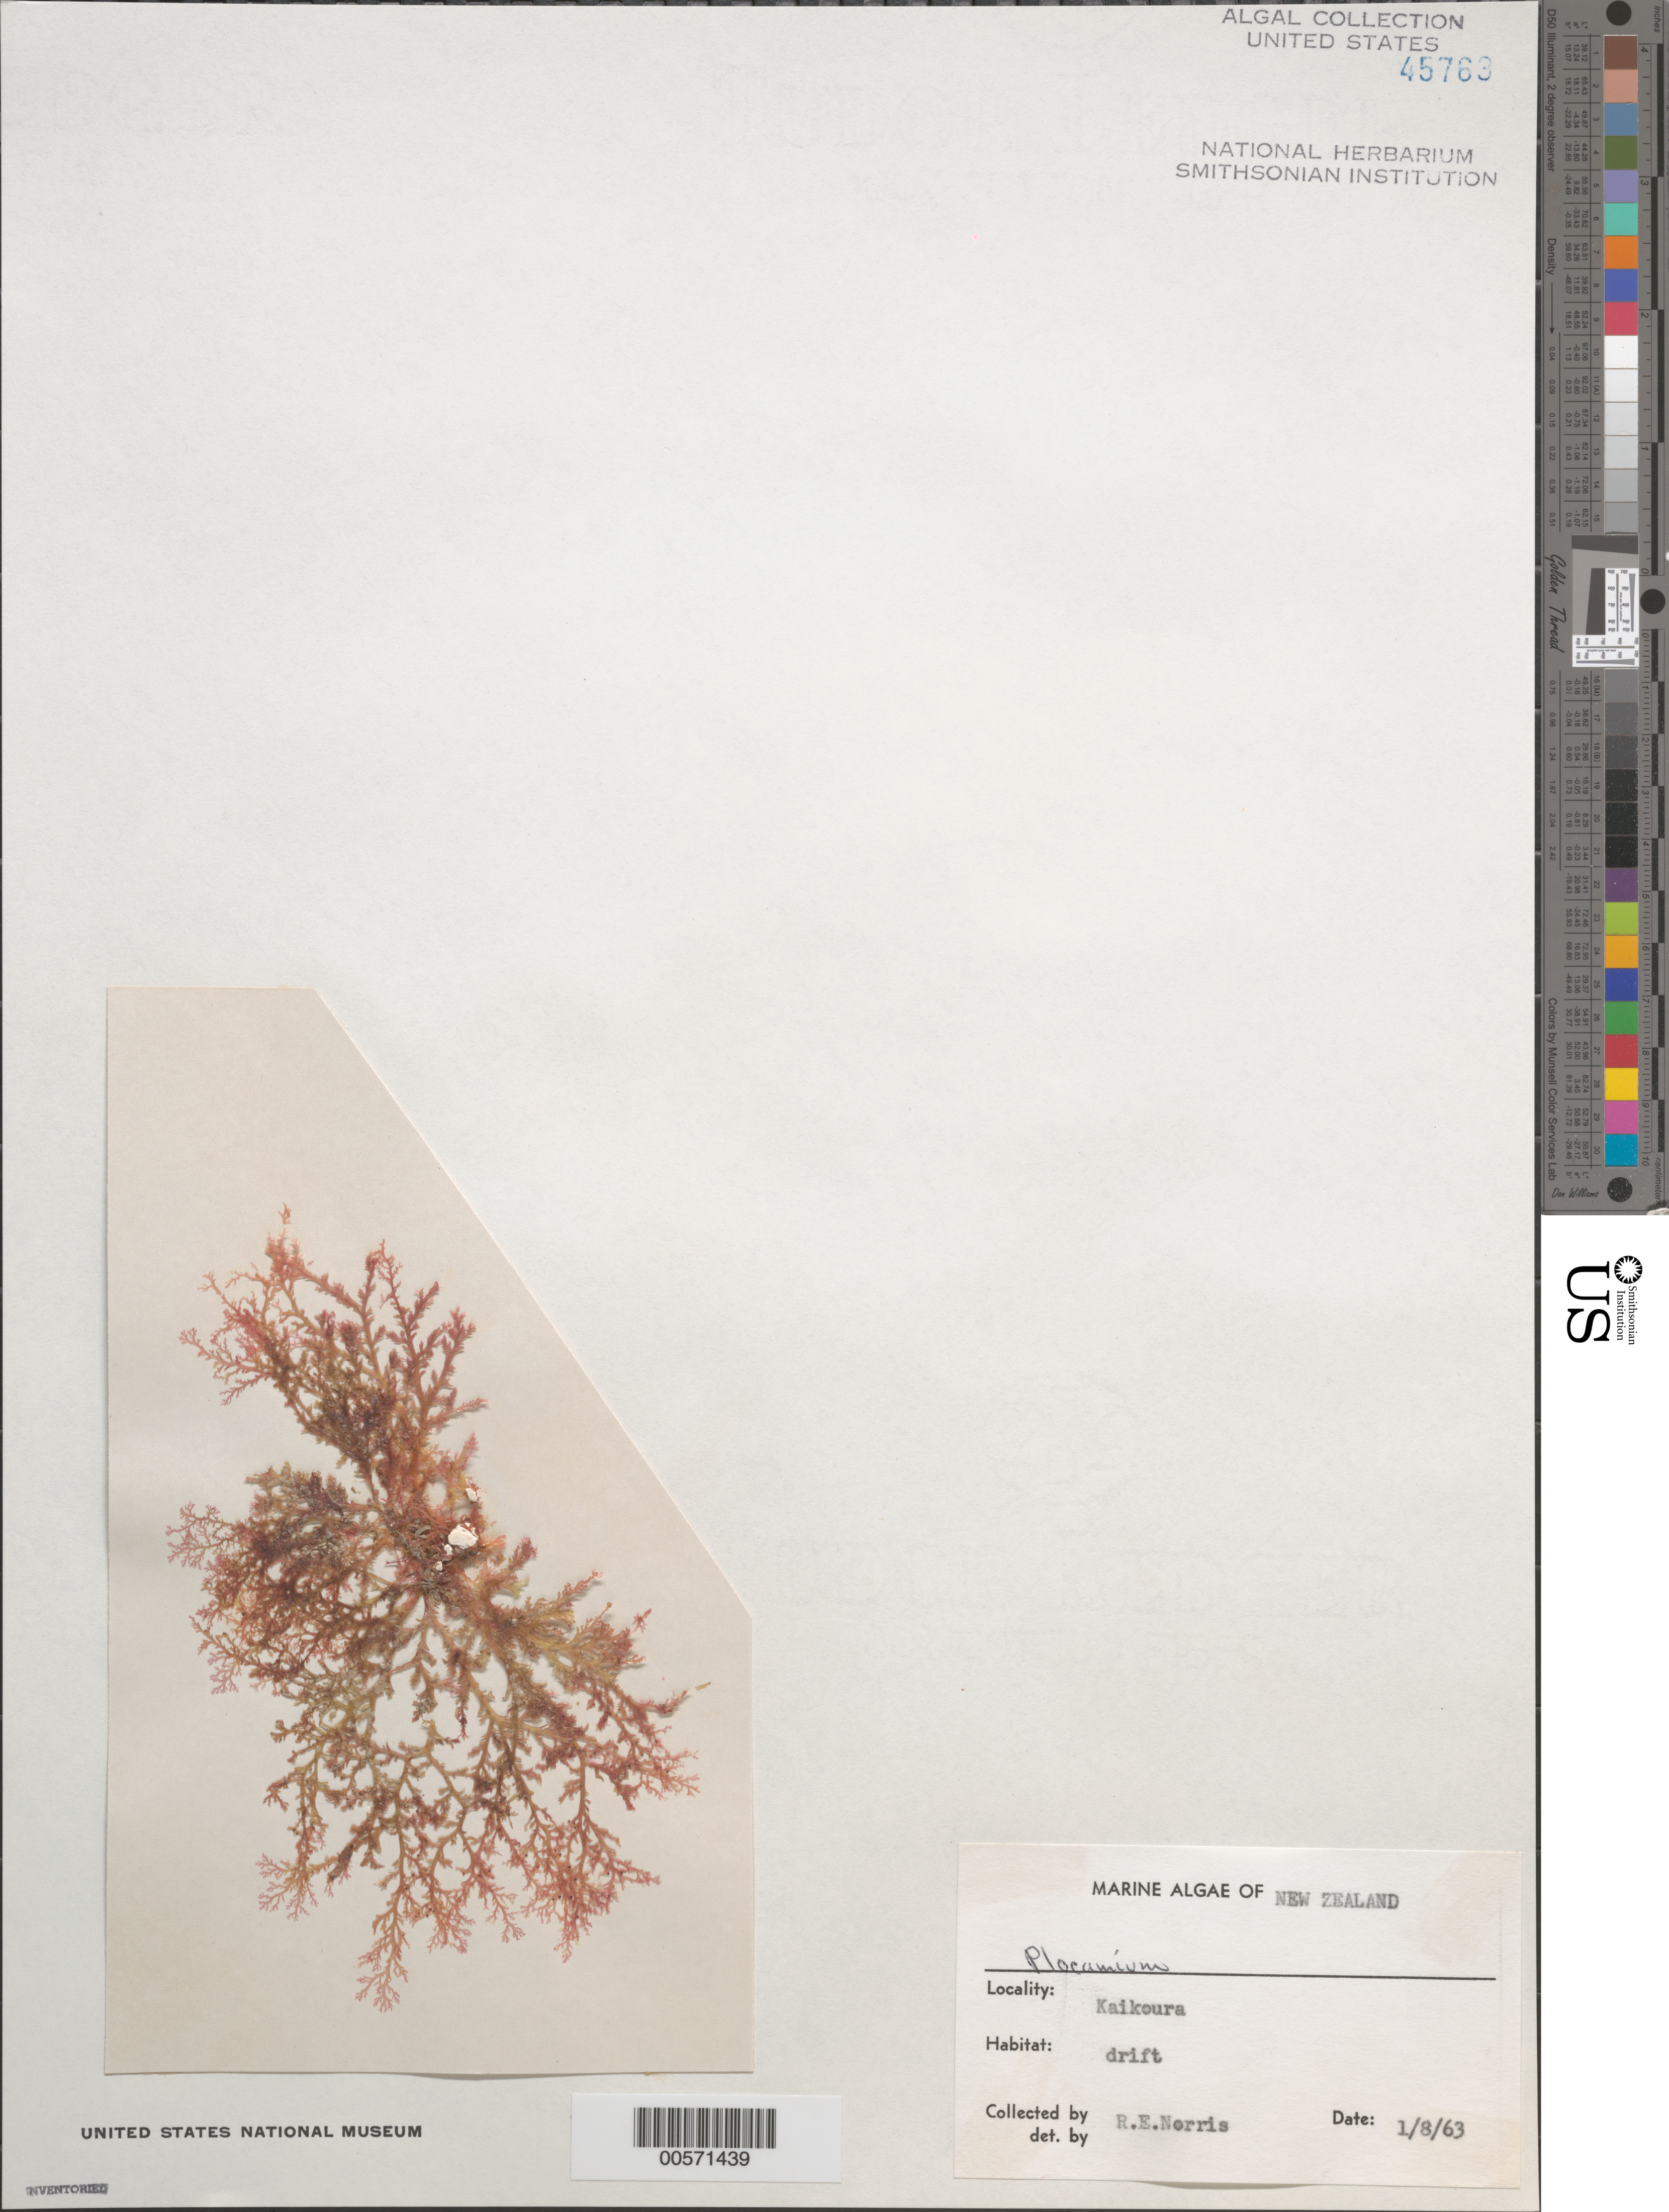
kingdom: Plantae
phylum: Rhodophyta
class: Florideophyceae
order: Plocamiales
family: Plocamiaceae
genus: Plocamium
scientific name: Plocamium sp.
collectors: R. E. Norris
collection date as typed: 08 Jan 1963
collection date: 1963-01-08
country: New Zealand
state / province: Canterbury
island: South Island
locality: Kaikoura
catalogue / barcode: US 45763